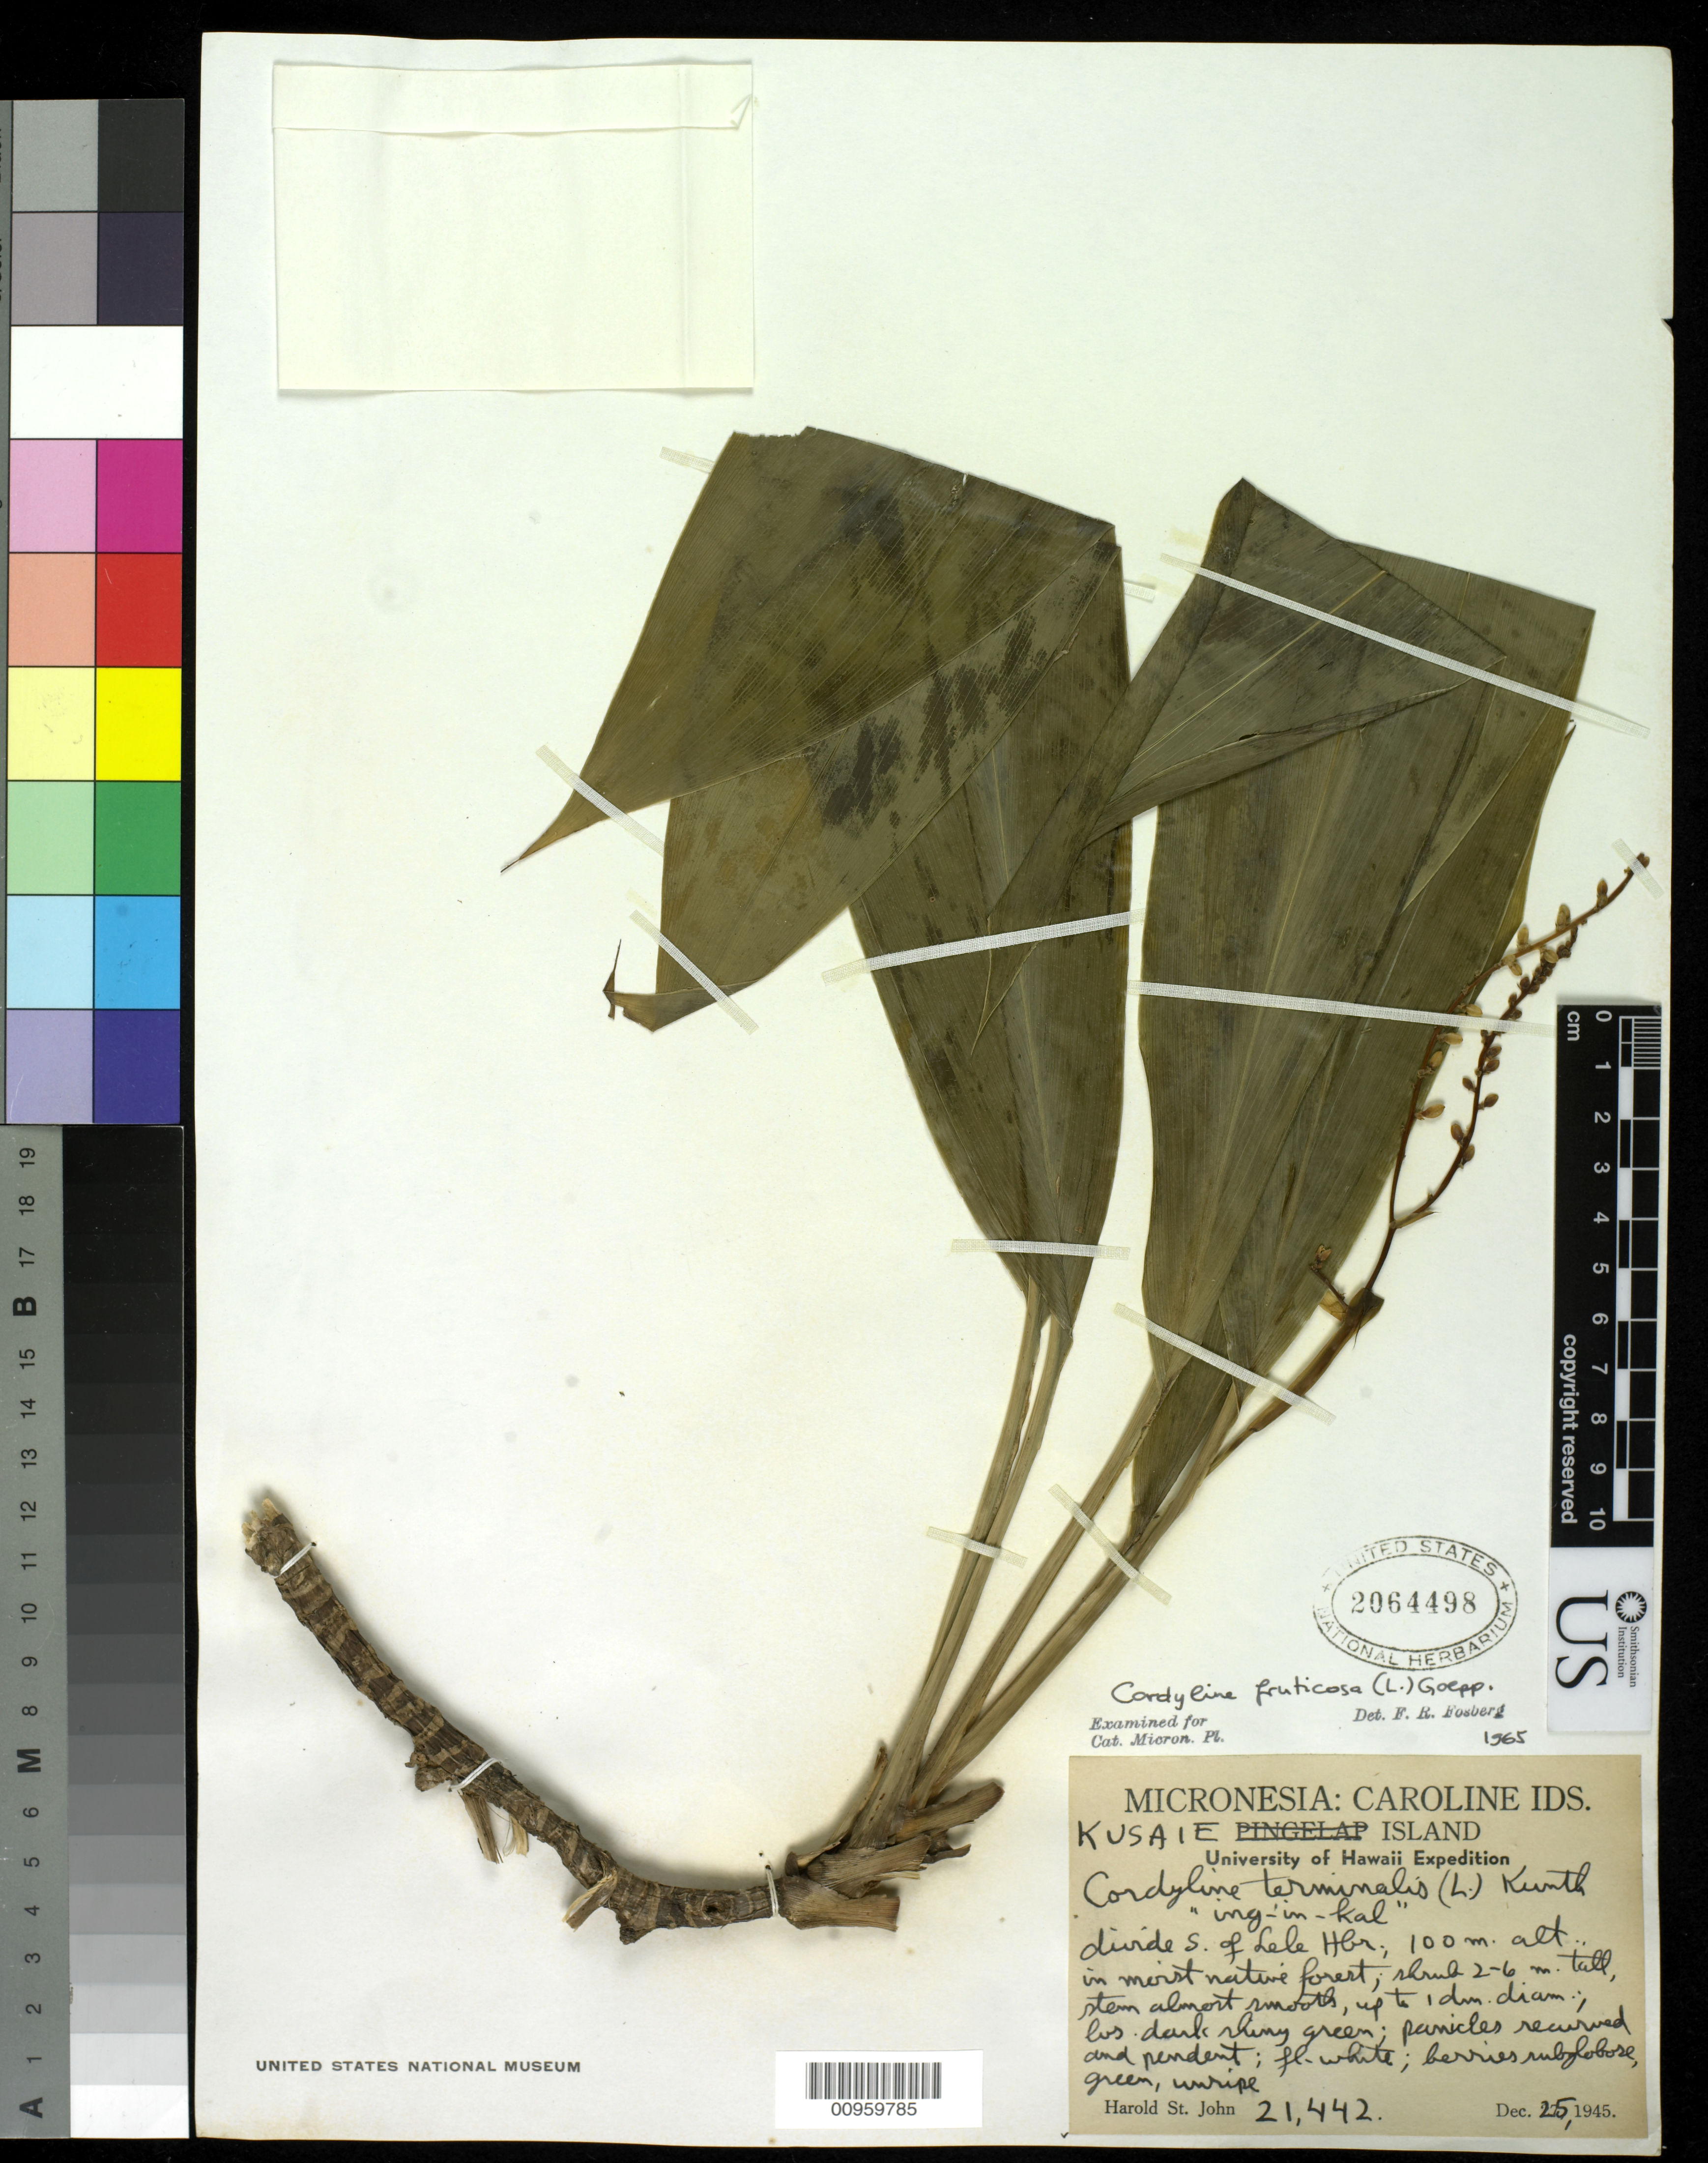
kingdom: Plantae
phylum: Tracheophyta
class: Liliopsida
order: Asparagales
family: Asparagaceae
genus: Cordyline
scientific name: Cordyline terminalis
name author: (L.) Kunth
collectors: H. St. John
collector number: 21442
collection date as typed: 25 Dec 1945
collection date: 1945-12-25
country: Micronesia, Federated States of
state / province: Kosrae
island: Kosrae [Kusaie]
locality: divide south of Lele Hbr.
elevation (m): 100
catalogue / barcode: US 2064498